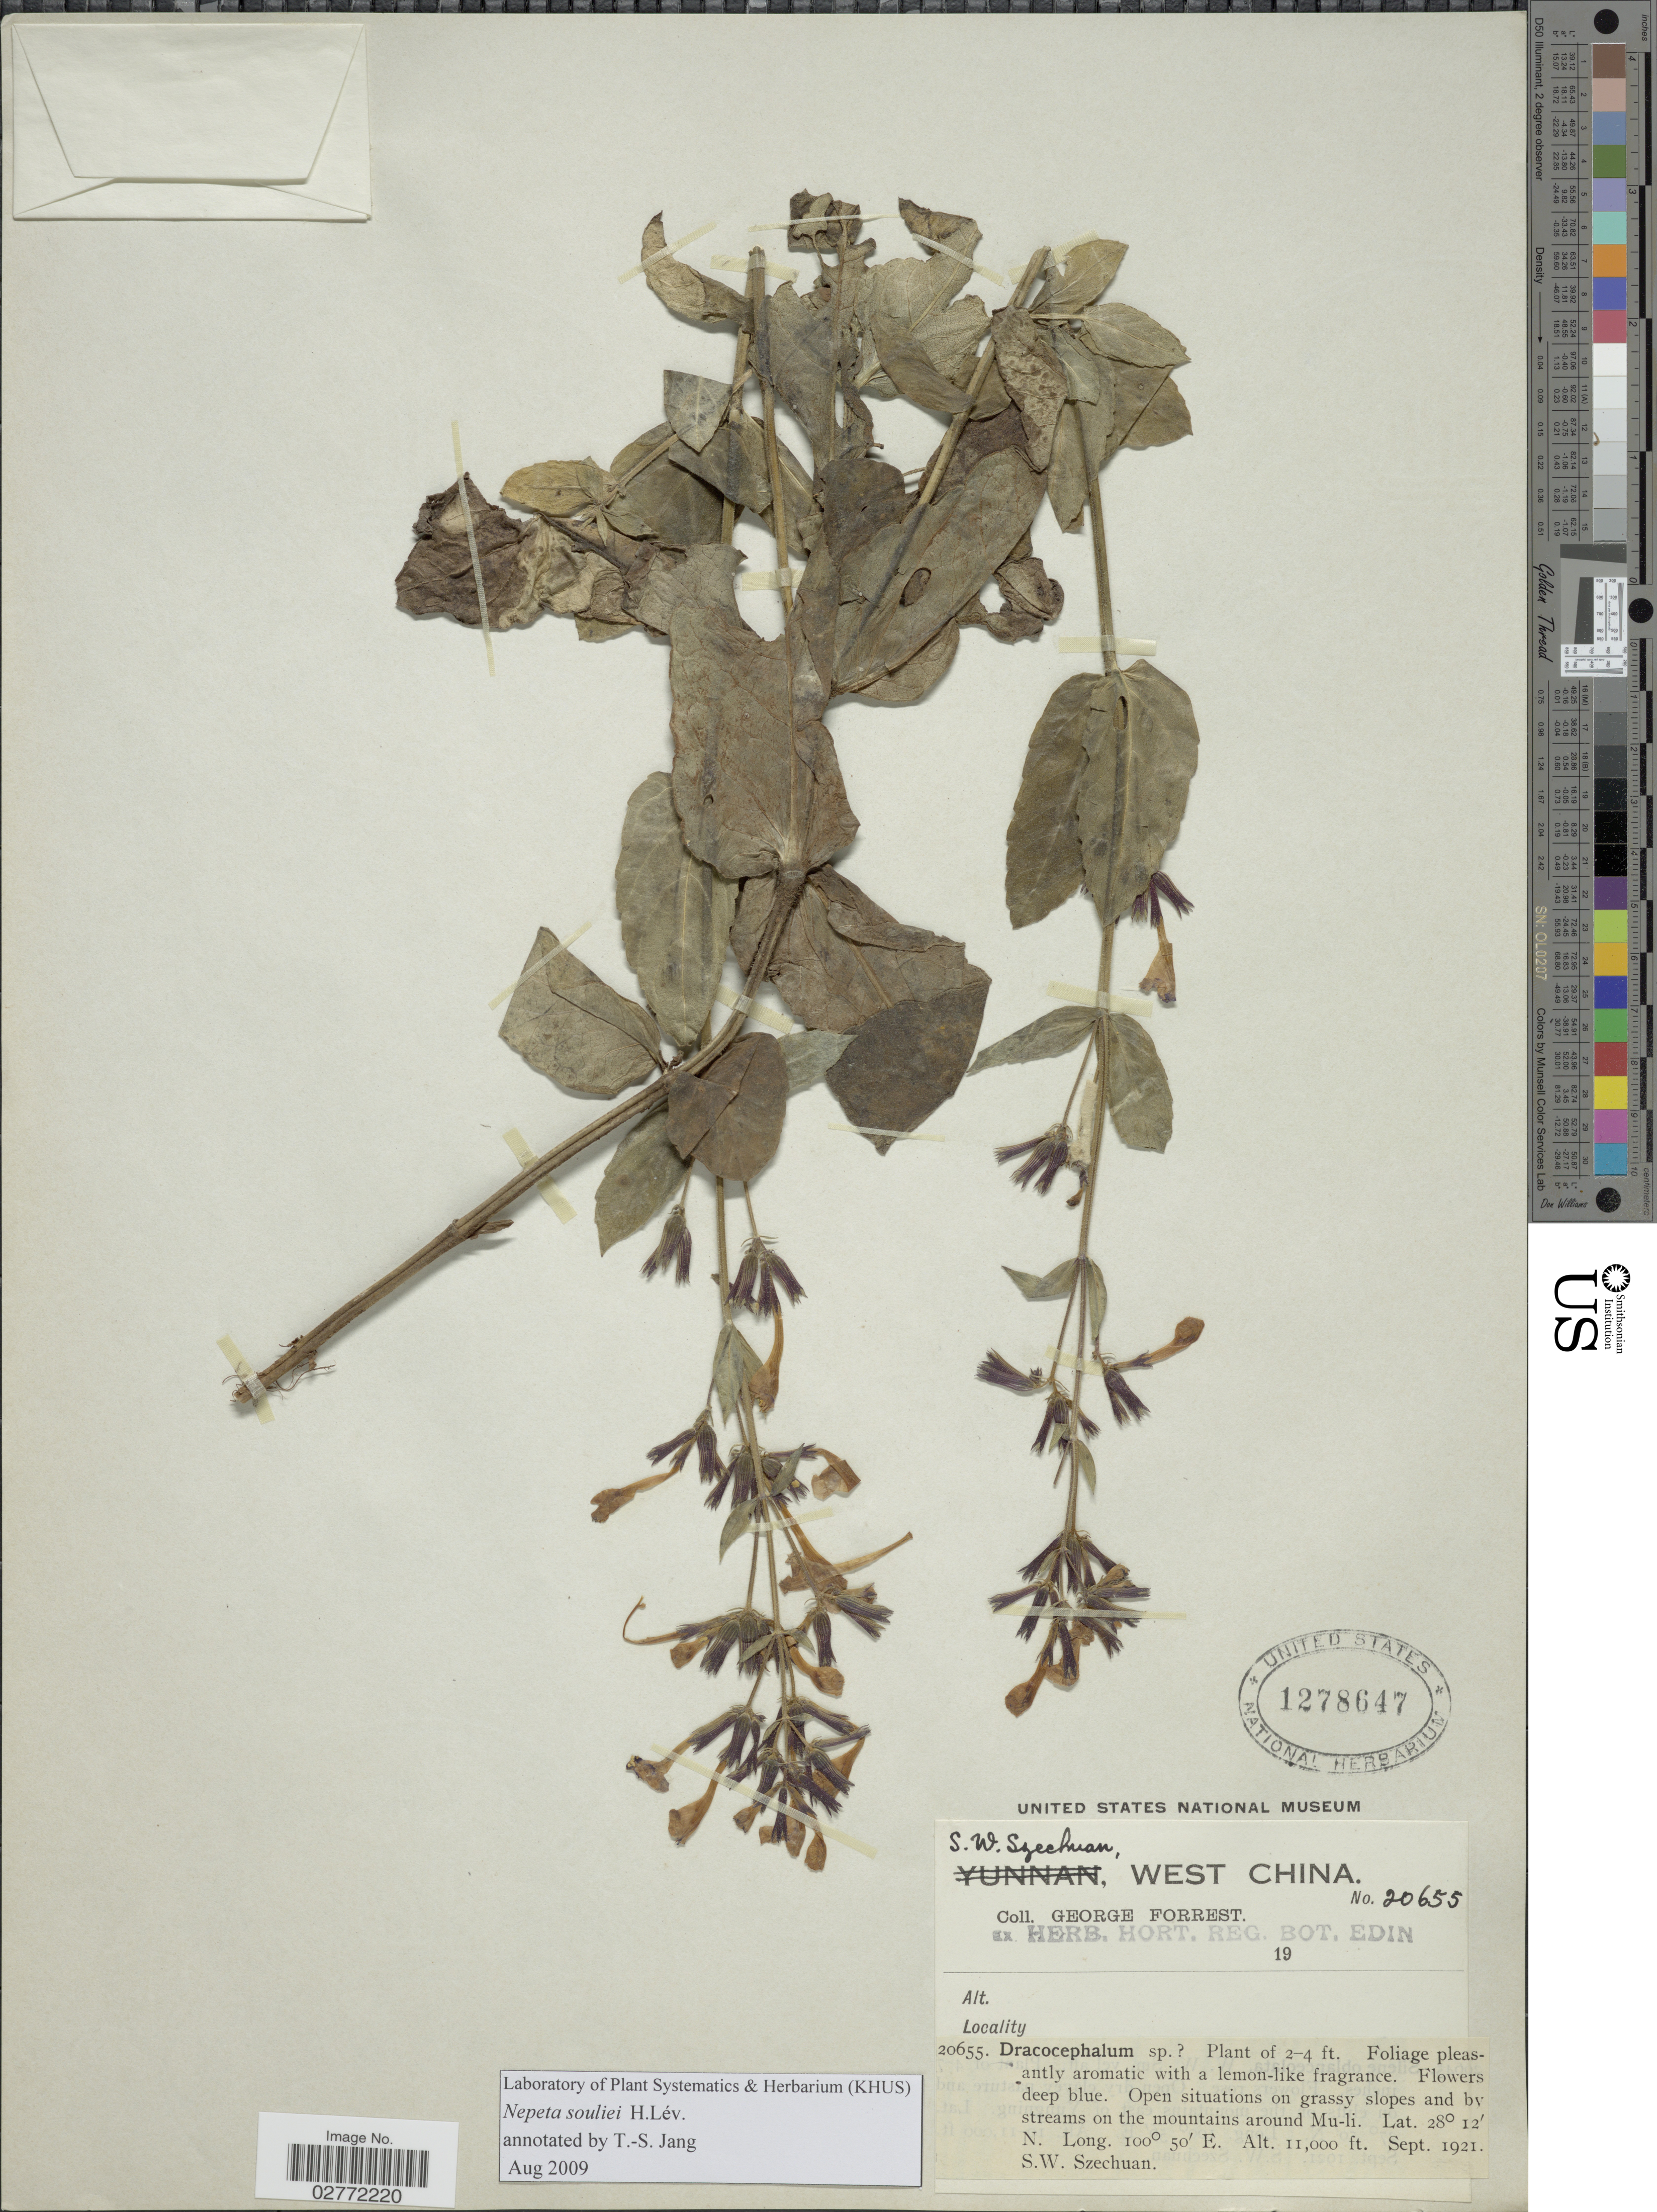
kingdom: Plantae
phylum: Tracheophyta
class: Magnoliopsida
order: Lamiales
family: Lamiaceae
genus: Nepeta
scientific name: Nepeta souliei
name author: H. Lév.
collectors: G. Forrest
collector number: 20655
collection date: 1921-09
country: China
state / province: Sichuan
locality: S.W. Szechuan, West China, Open situations on grassy slopes and by streams on the mountains around Mu-li.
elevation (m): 3353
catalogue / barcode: US 1278647